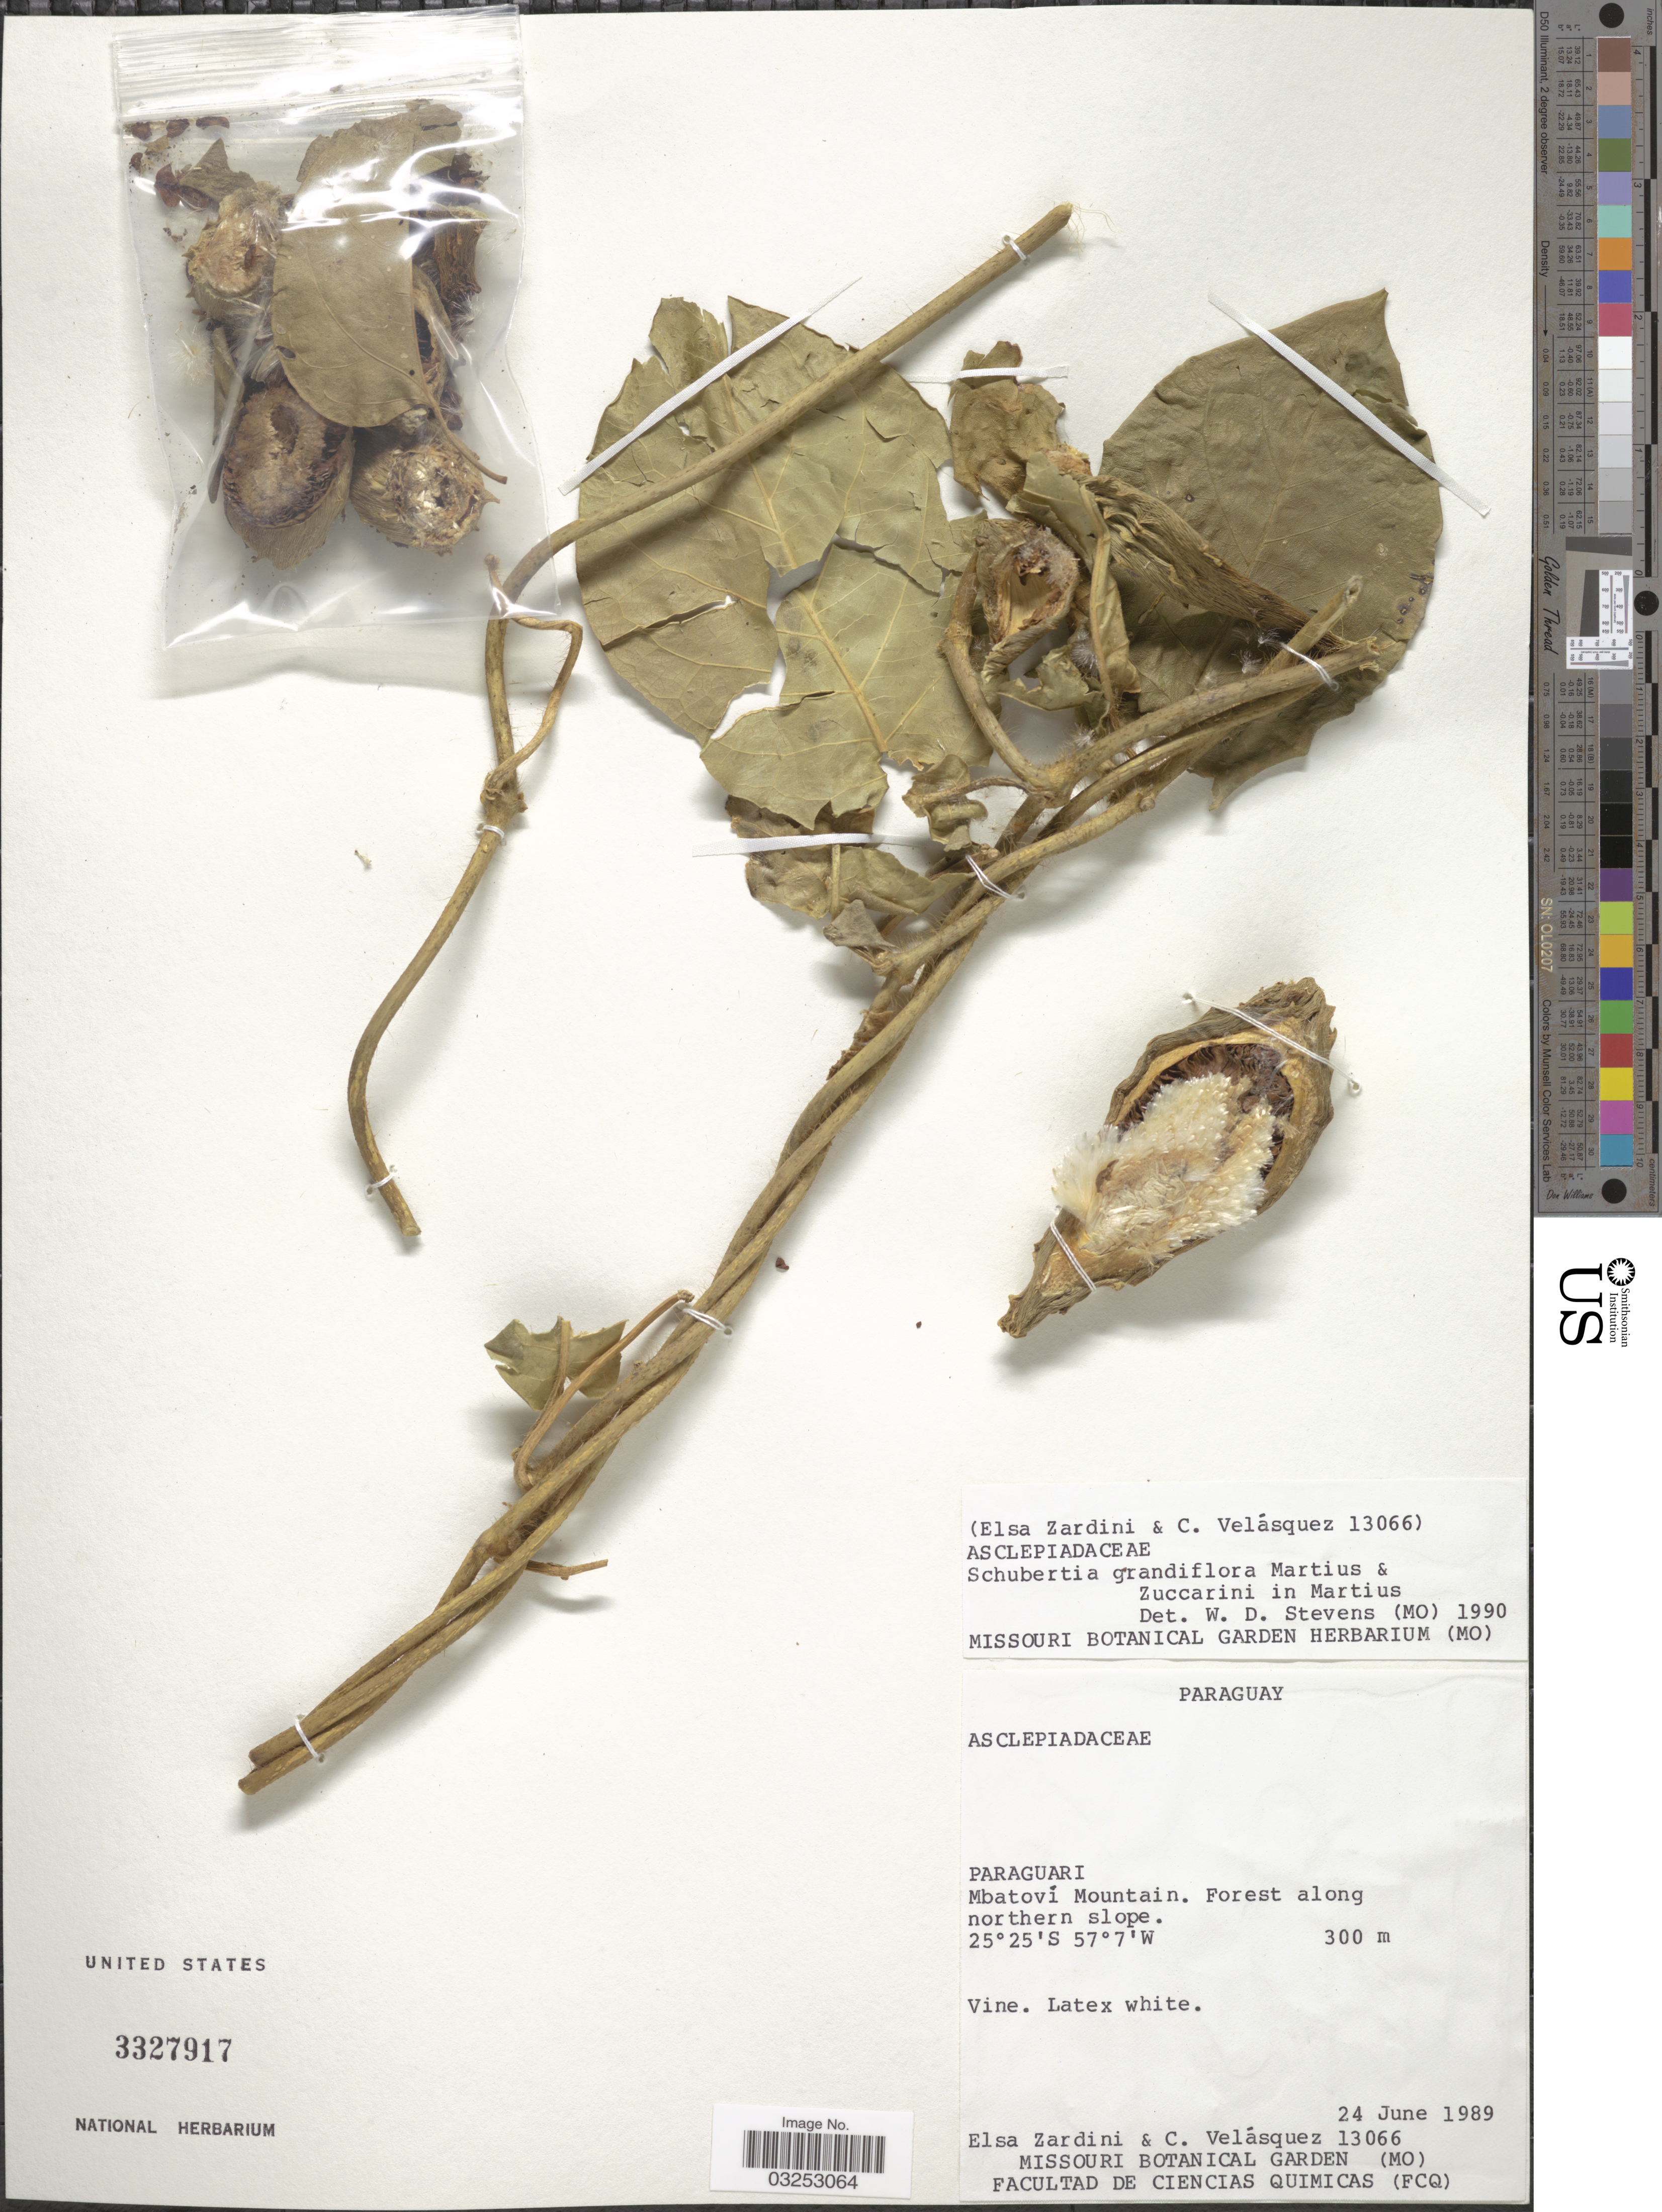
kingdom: Plantae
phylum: Tracheophyta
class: Magnoliopsida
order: Gentianales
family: Apocynaceae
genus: Schubertia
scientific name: Schubertia grandiflora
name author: Mart.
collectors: E. M. Zardini & C. Velásquez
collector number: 13066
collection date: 1989-06-24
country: Paraguay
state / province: Paraguari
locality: Mbatoví Mountain. Forest along northern slope.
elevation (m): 300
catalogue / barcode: US 3327917